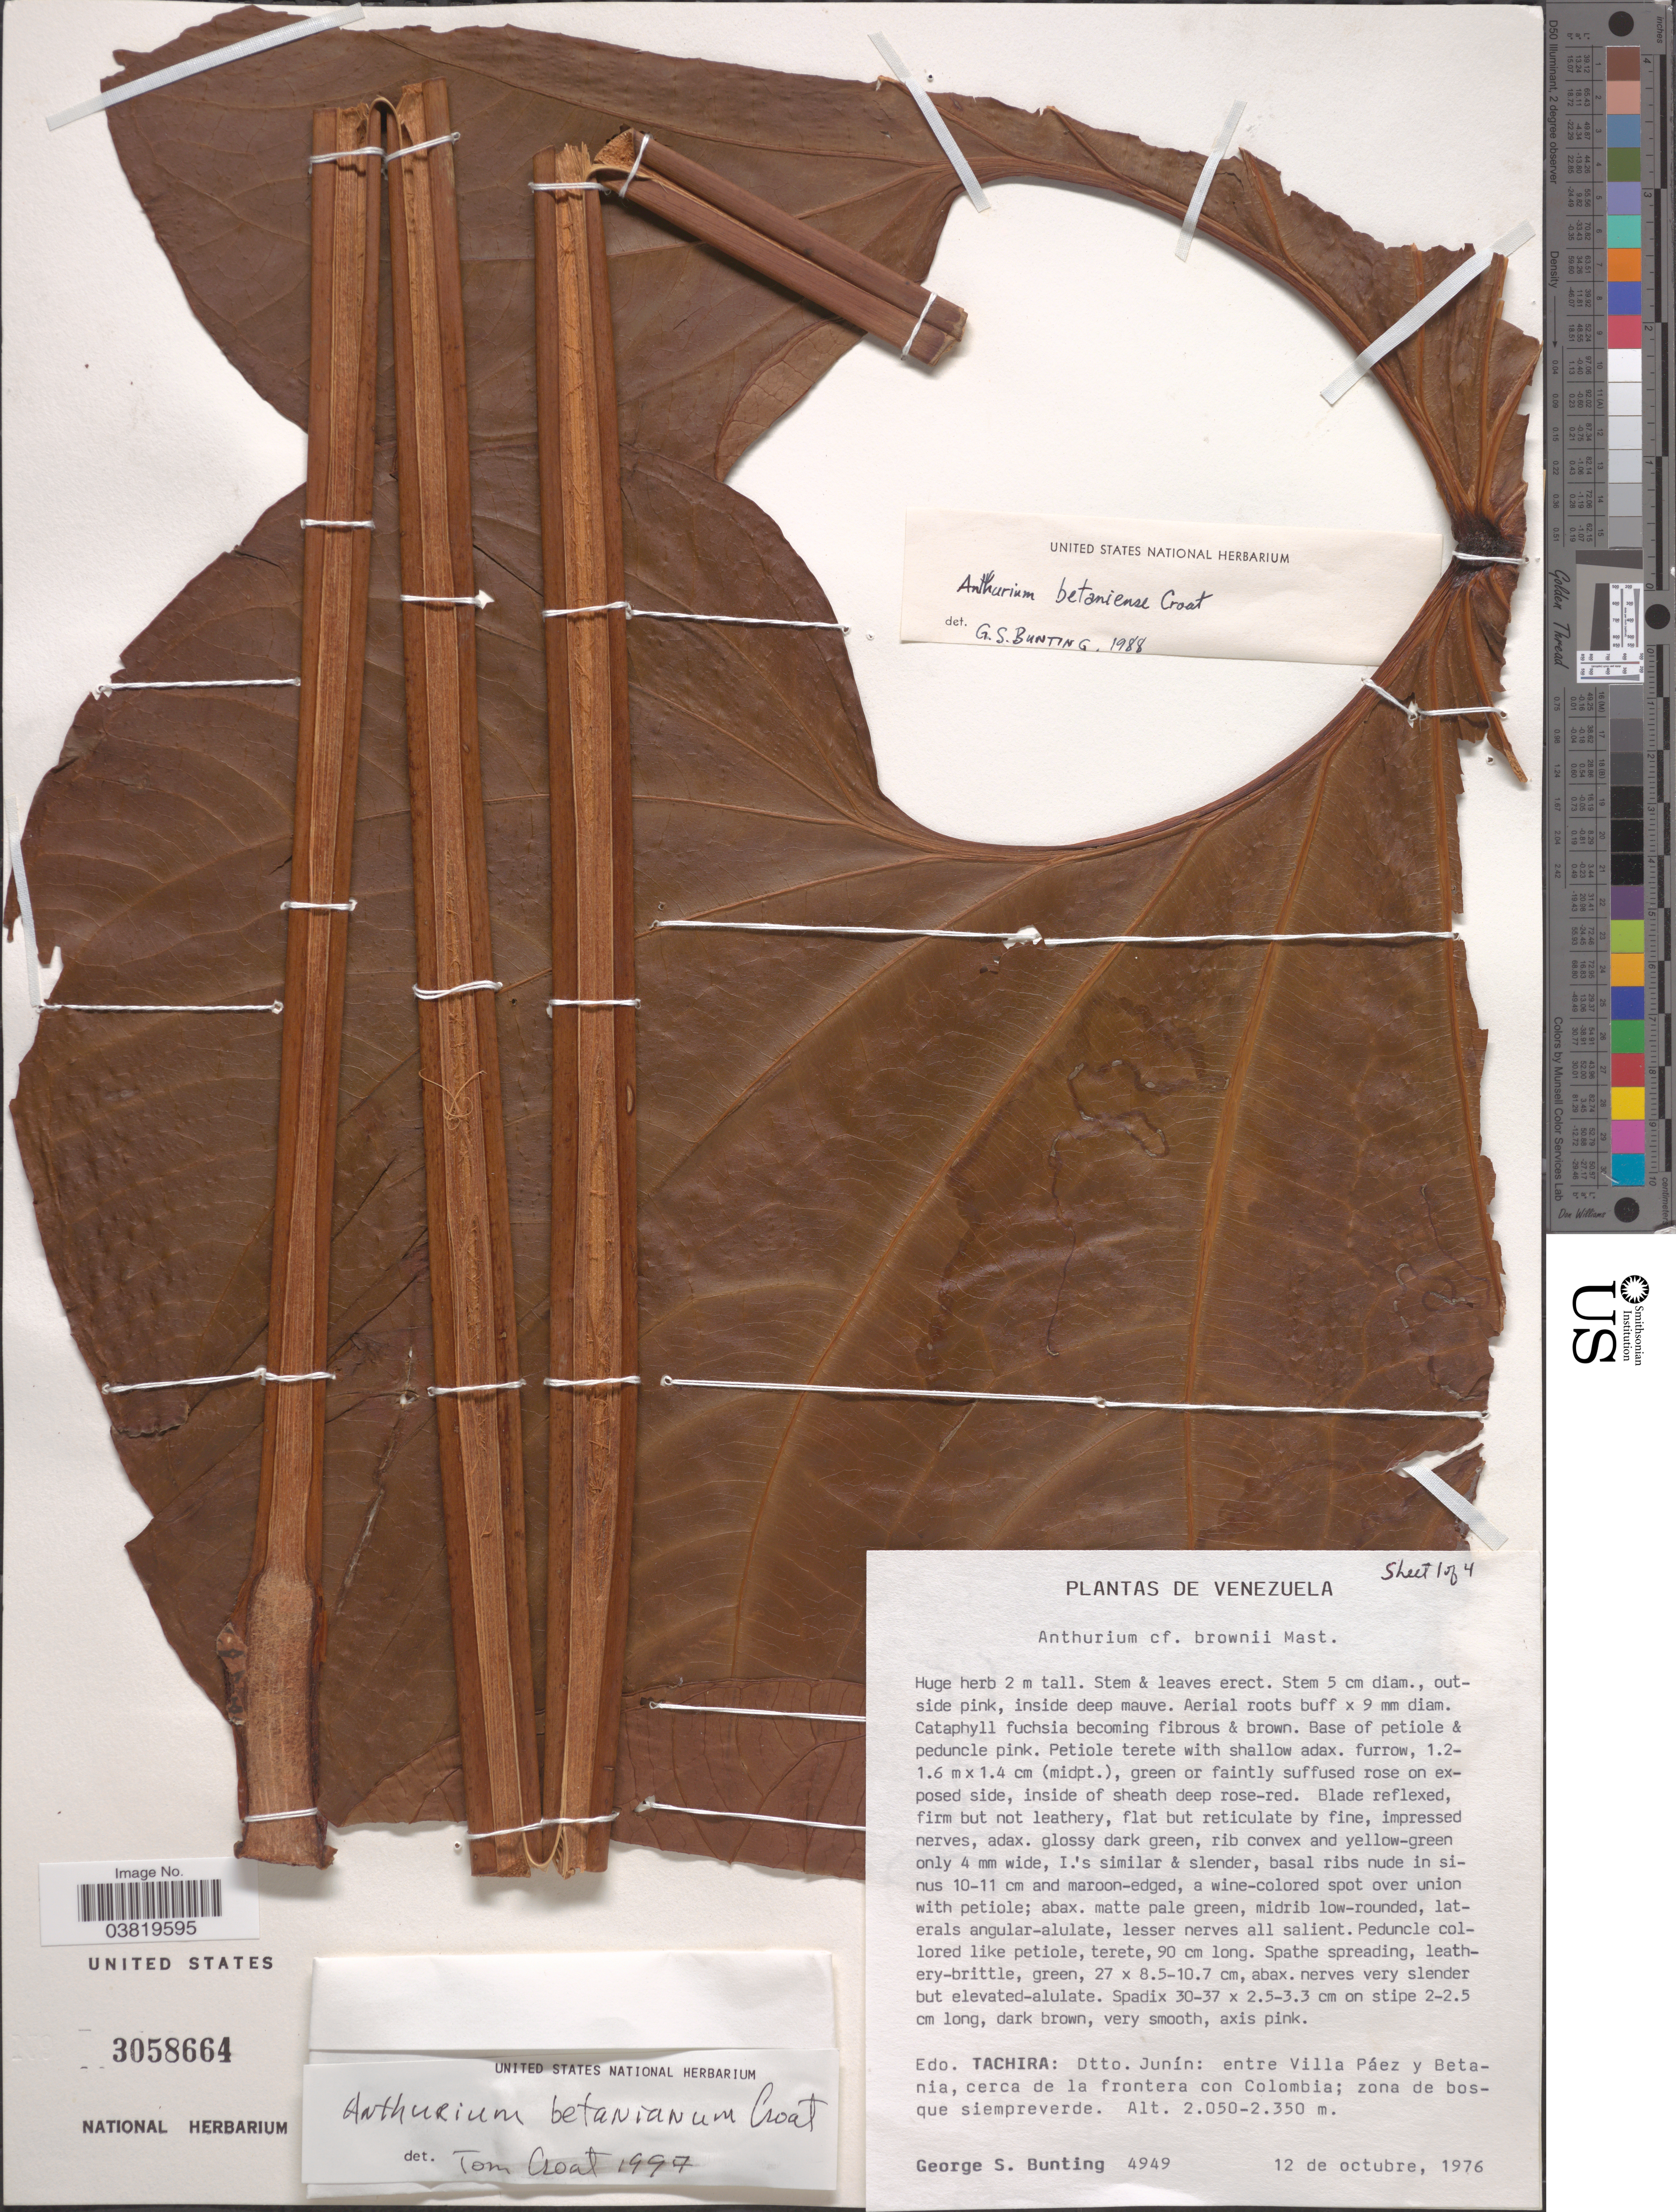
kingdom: Plantae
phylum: Tracheophyta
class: Liliopsida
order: Alismatales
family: Araceae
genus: Anthurium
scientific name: Anthurium betanianum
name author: Croat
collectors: G. S. Bunting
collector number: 4949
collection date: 1976-10-12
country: Venezuela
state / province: Tachira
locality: Dtto. Junín: entre Villa Páez y Betania, cerca de la frontera con Colombia.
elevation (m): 2050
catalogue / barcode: US 3058664